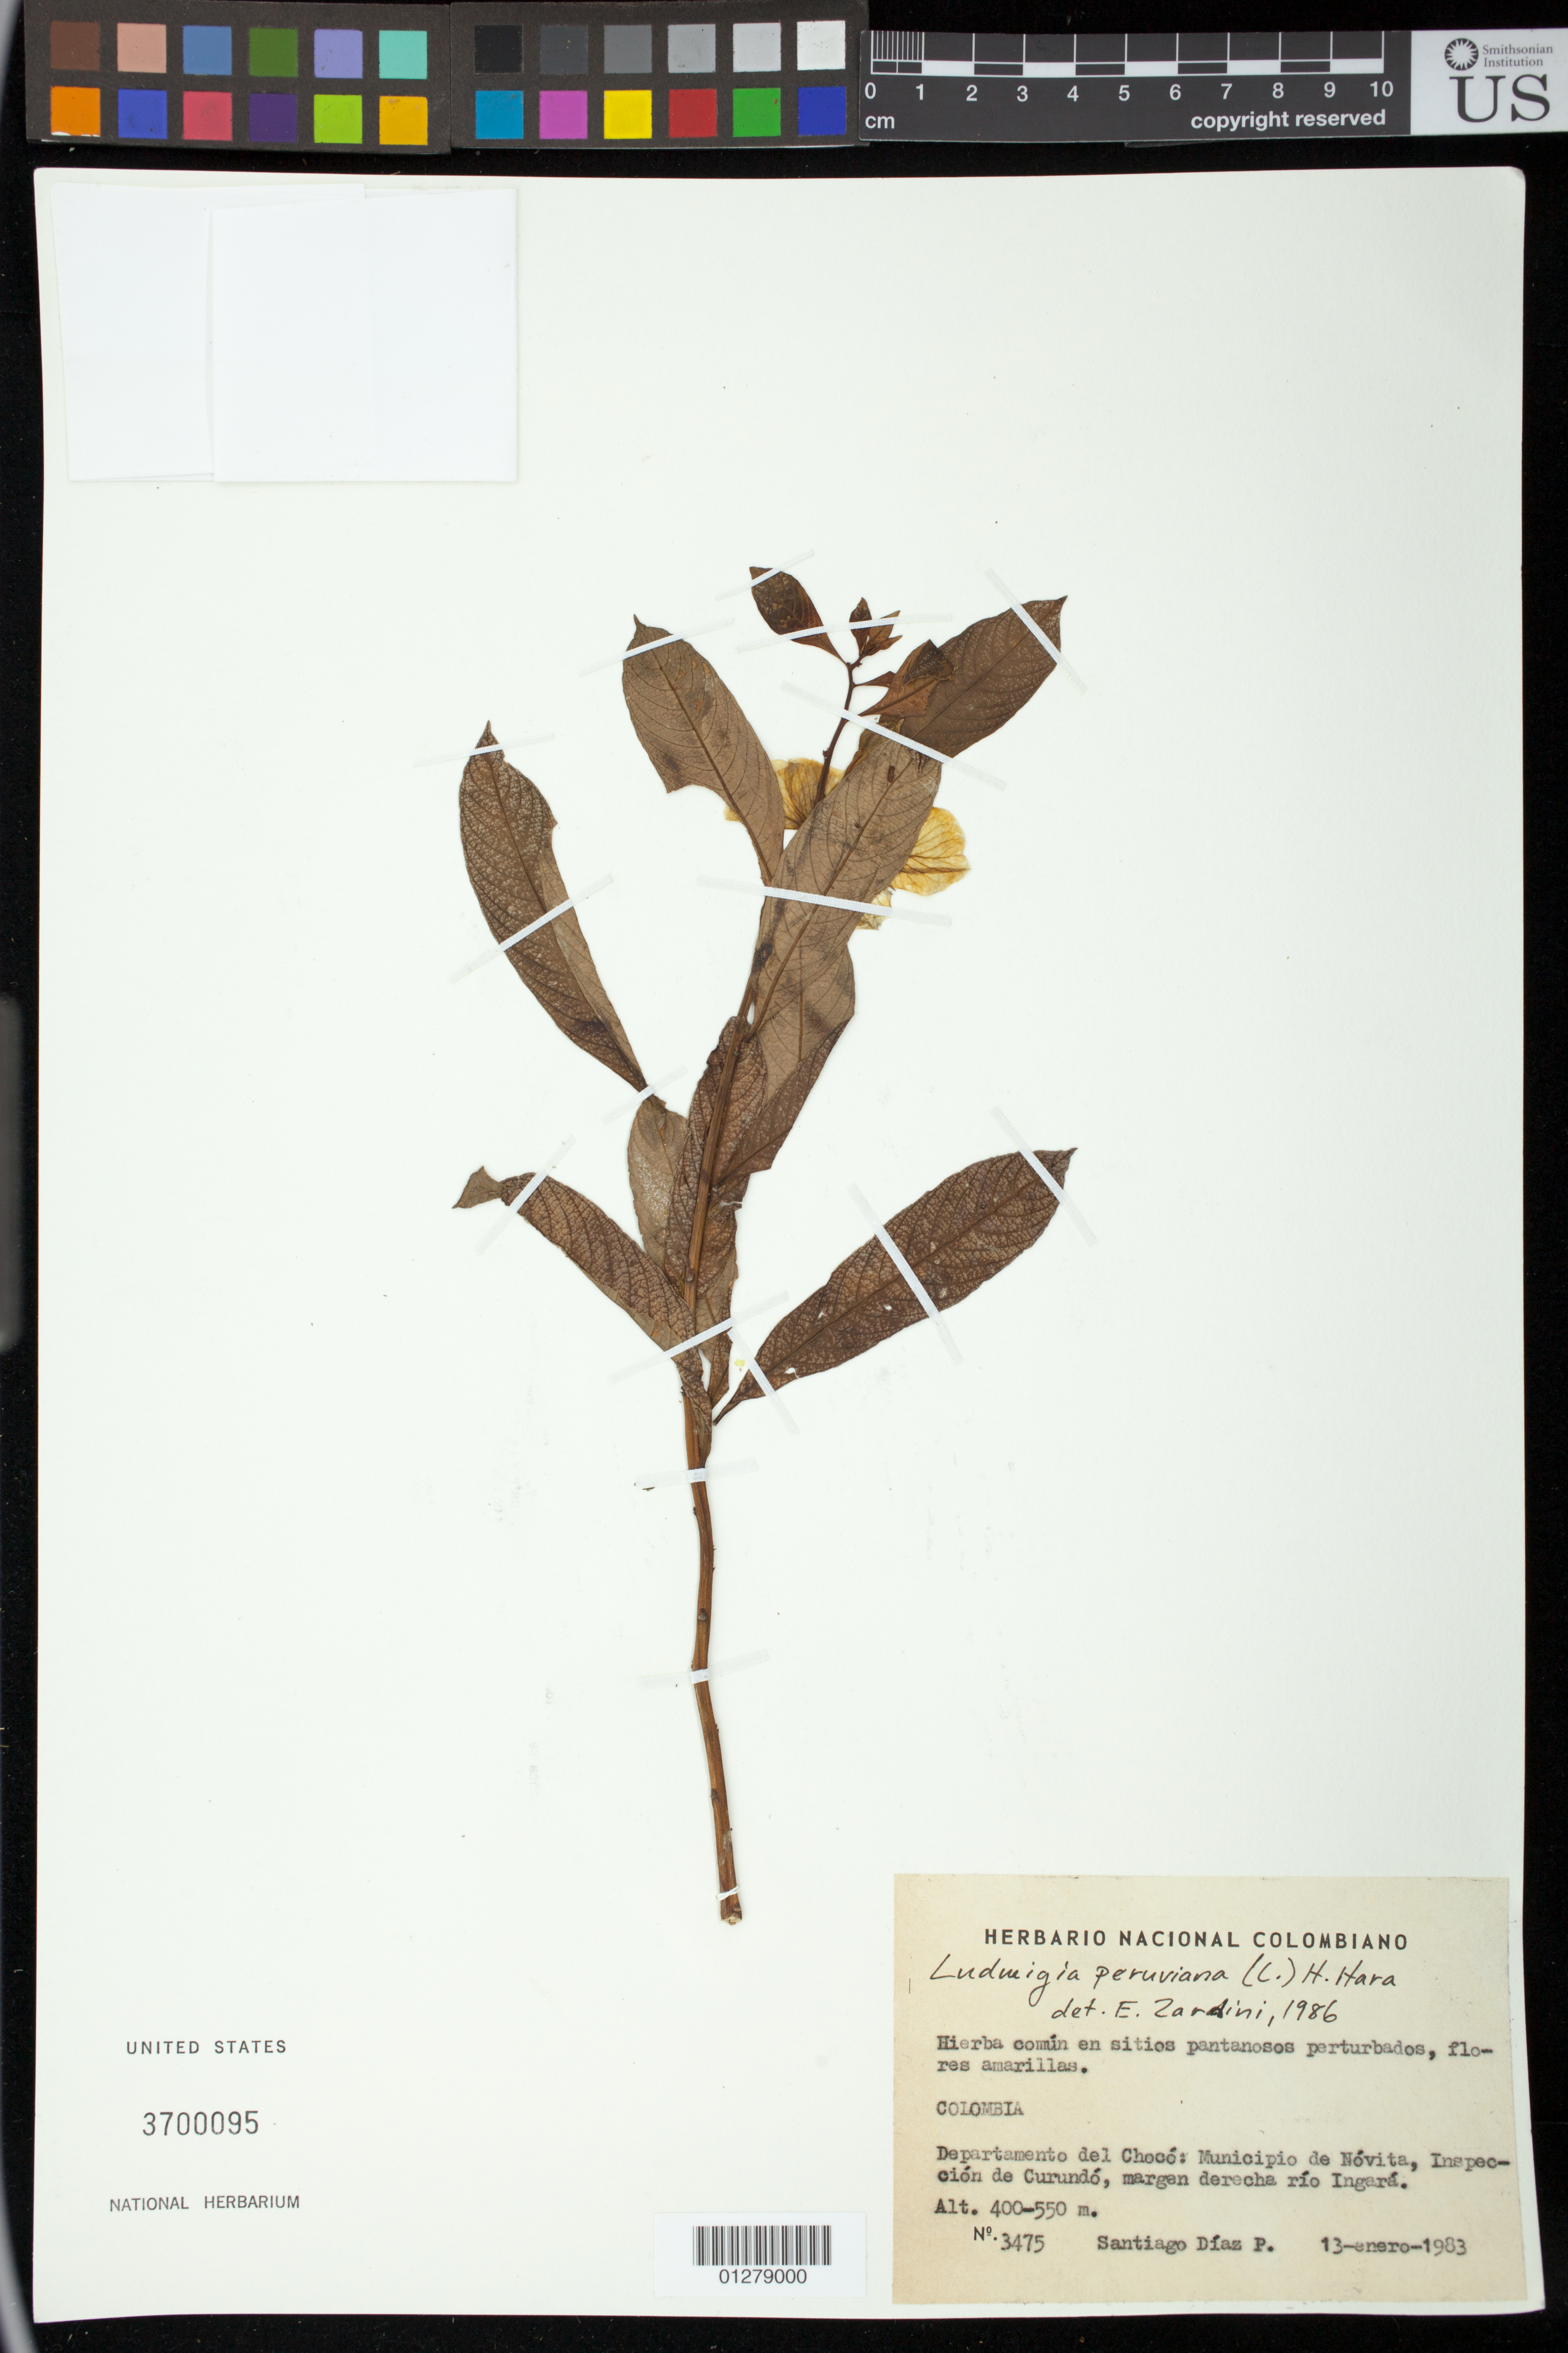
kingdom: Plantae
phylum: Tracheophyta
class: Magnoliopsida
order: Myrtales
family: Onagraceae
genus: Ludwigia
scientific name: Ludwigia peruviana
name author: (L.) H. Hara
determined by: Zardini, Elsa M.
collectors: S. Díaz Píedrahíta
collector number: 3475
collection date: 1983-01-13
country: Colombia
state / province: Chocó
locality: Municipio de Novita, Inspeccion de Curundo, margen derecha rio Ingara.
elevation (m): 400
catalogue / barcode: US 3700095